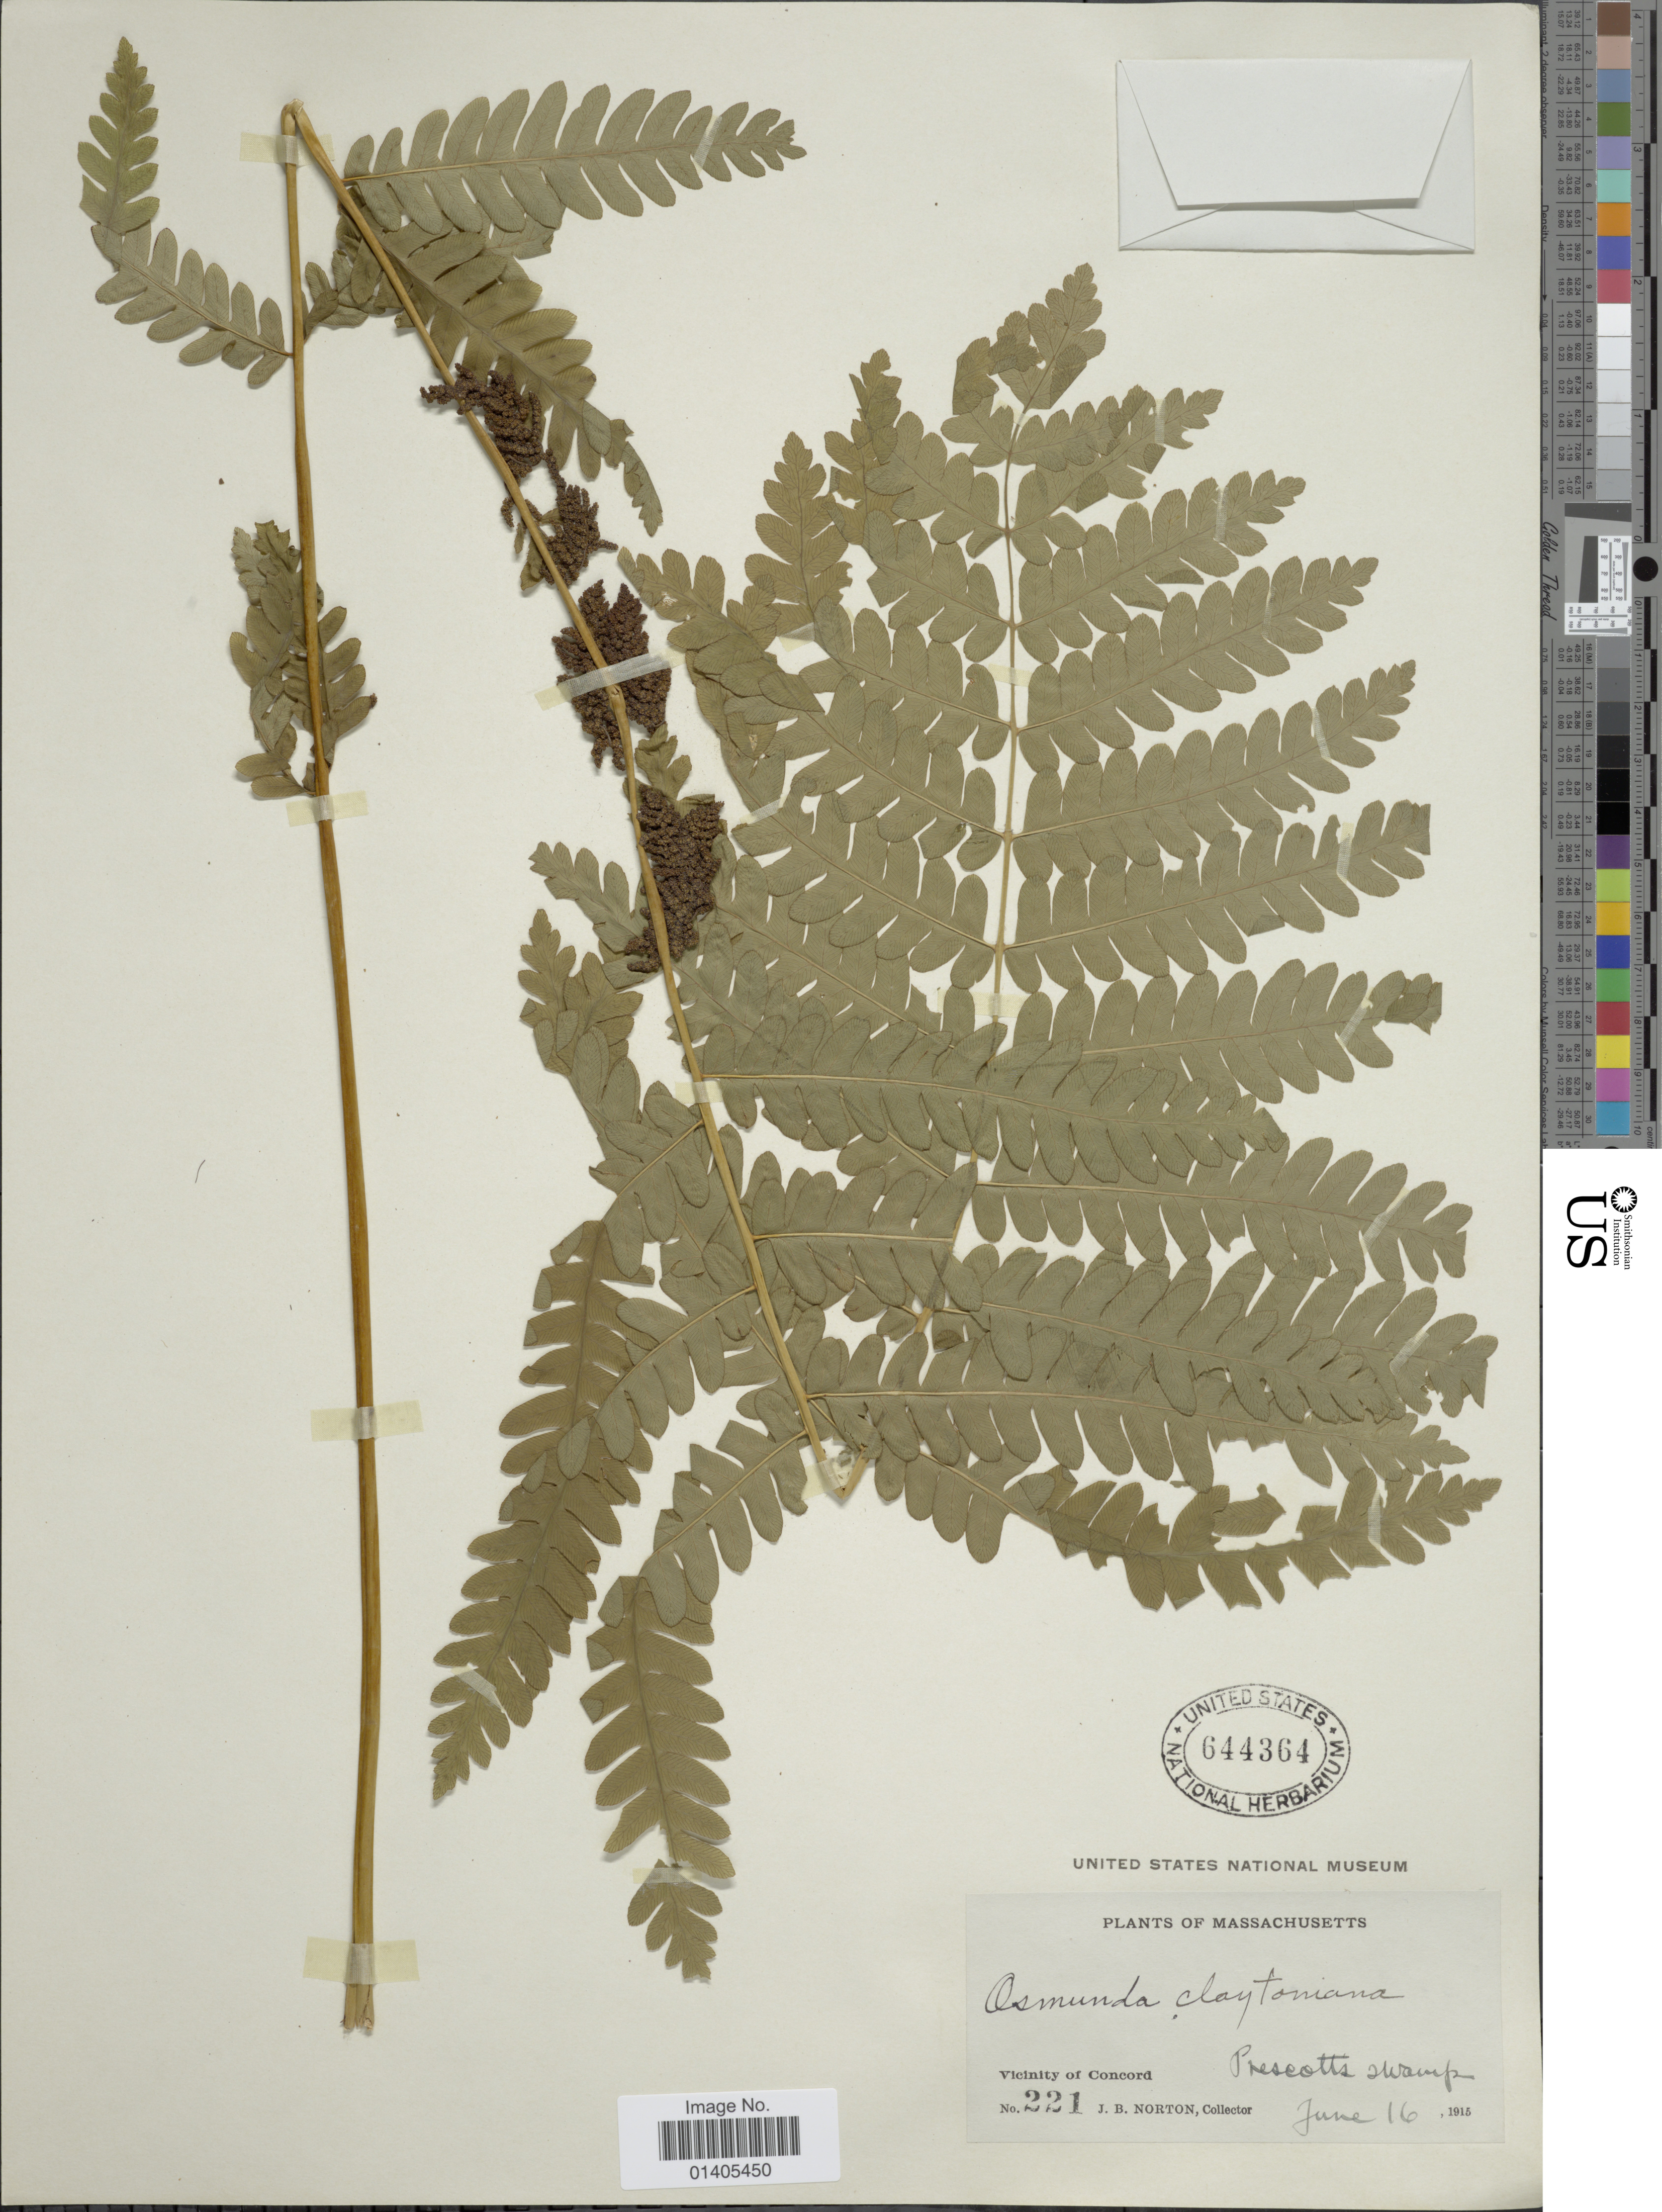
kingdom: Plantae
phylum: Tracheophyta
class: Polypodiopsida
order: Osmundales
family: Osmundaceae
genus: Osmunda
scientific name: Osmunda claytoniana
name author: (L.) Tagawa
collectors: J. B. Norton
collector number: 221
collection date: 1913-06-16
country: United States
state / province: Massachusetts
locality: Vicinity of Concord, Prescotts swamp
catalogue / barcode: US 644364